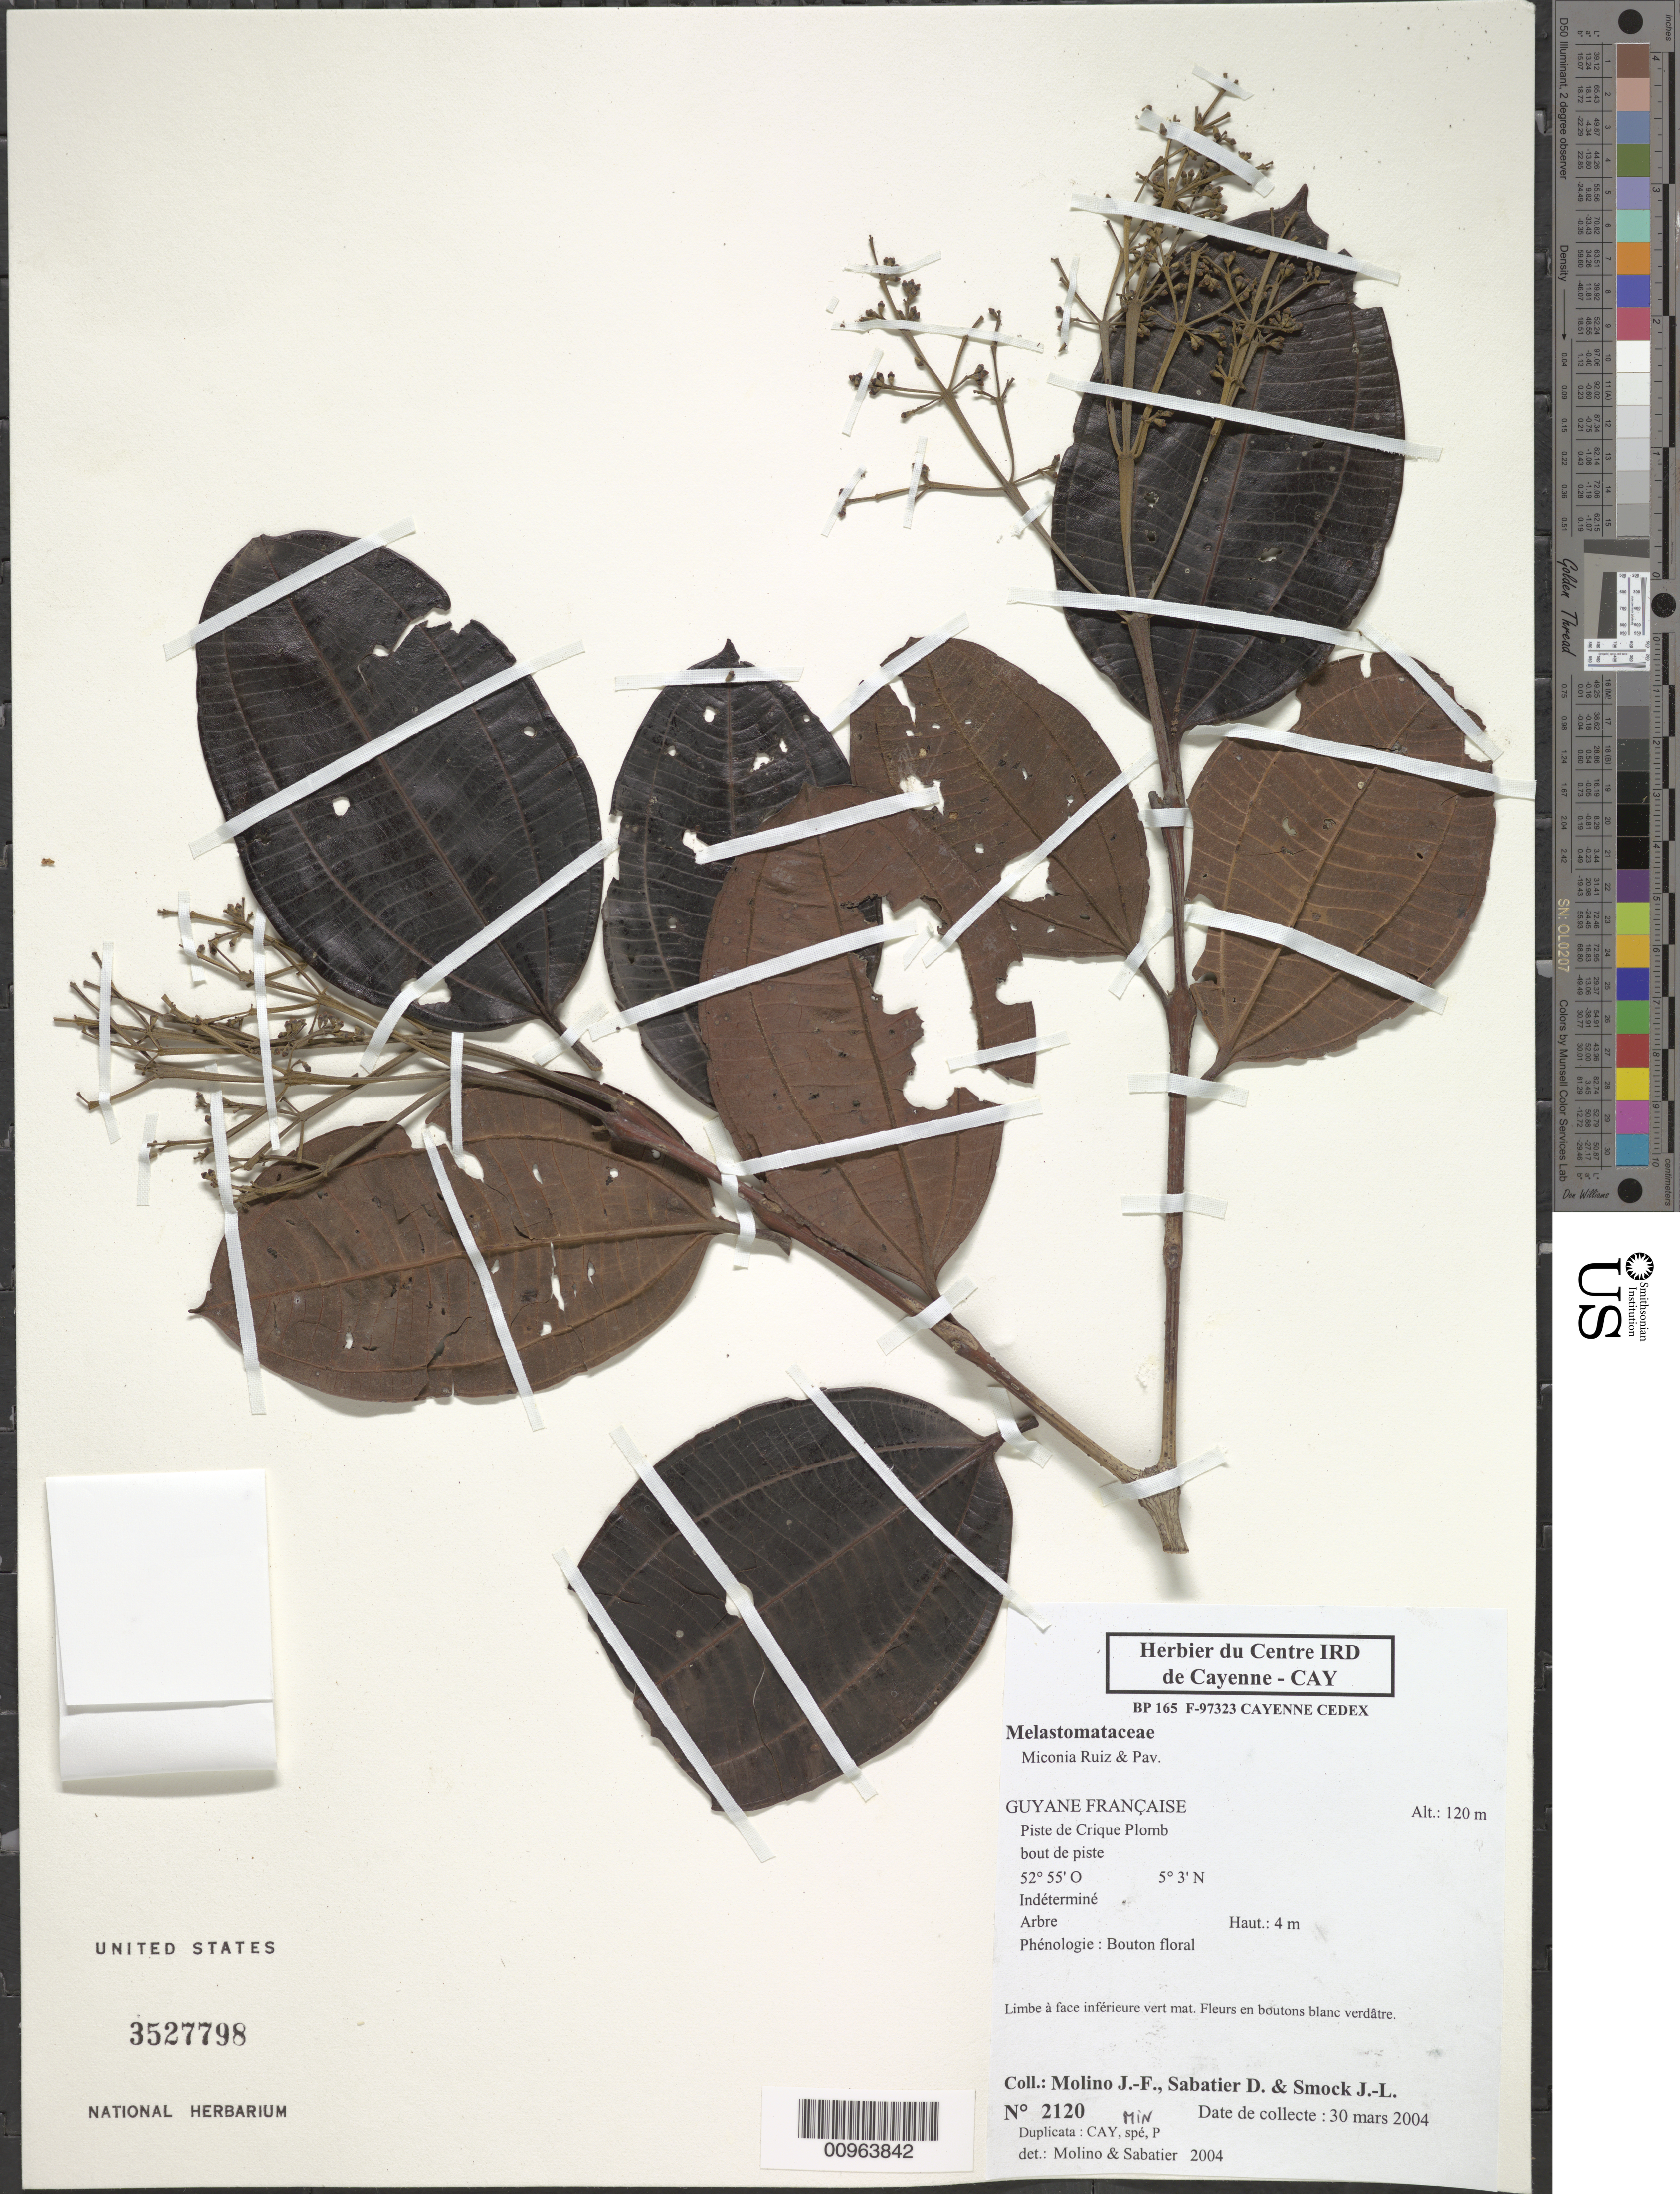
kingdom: Plantae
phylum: Tracheophyta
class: Magnoliopsida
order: Myrtales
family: Melastomataceae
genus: Miconia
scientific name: Miconia sp.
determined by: Sabatier, D.; Molino, J. F.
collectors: J. Molino, D. Sabatier & J. Smock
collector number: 2120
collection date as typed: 30-Mar-04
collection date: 2004-03-30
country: French Guiana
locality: Piste de Crique Plomb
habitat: Végétation secondaire, bout de piste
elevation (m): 120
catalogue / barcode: US 3527798